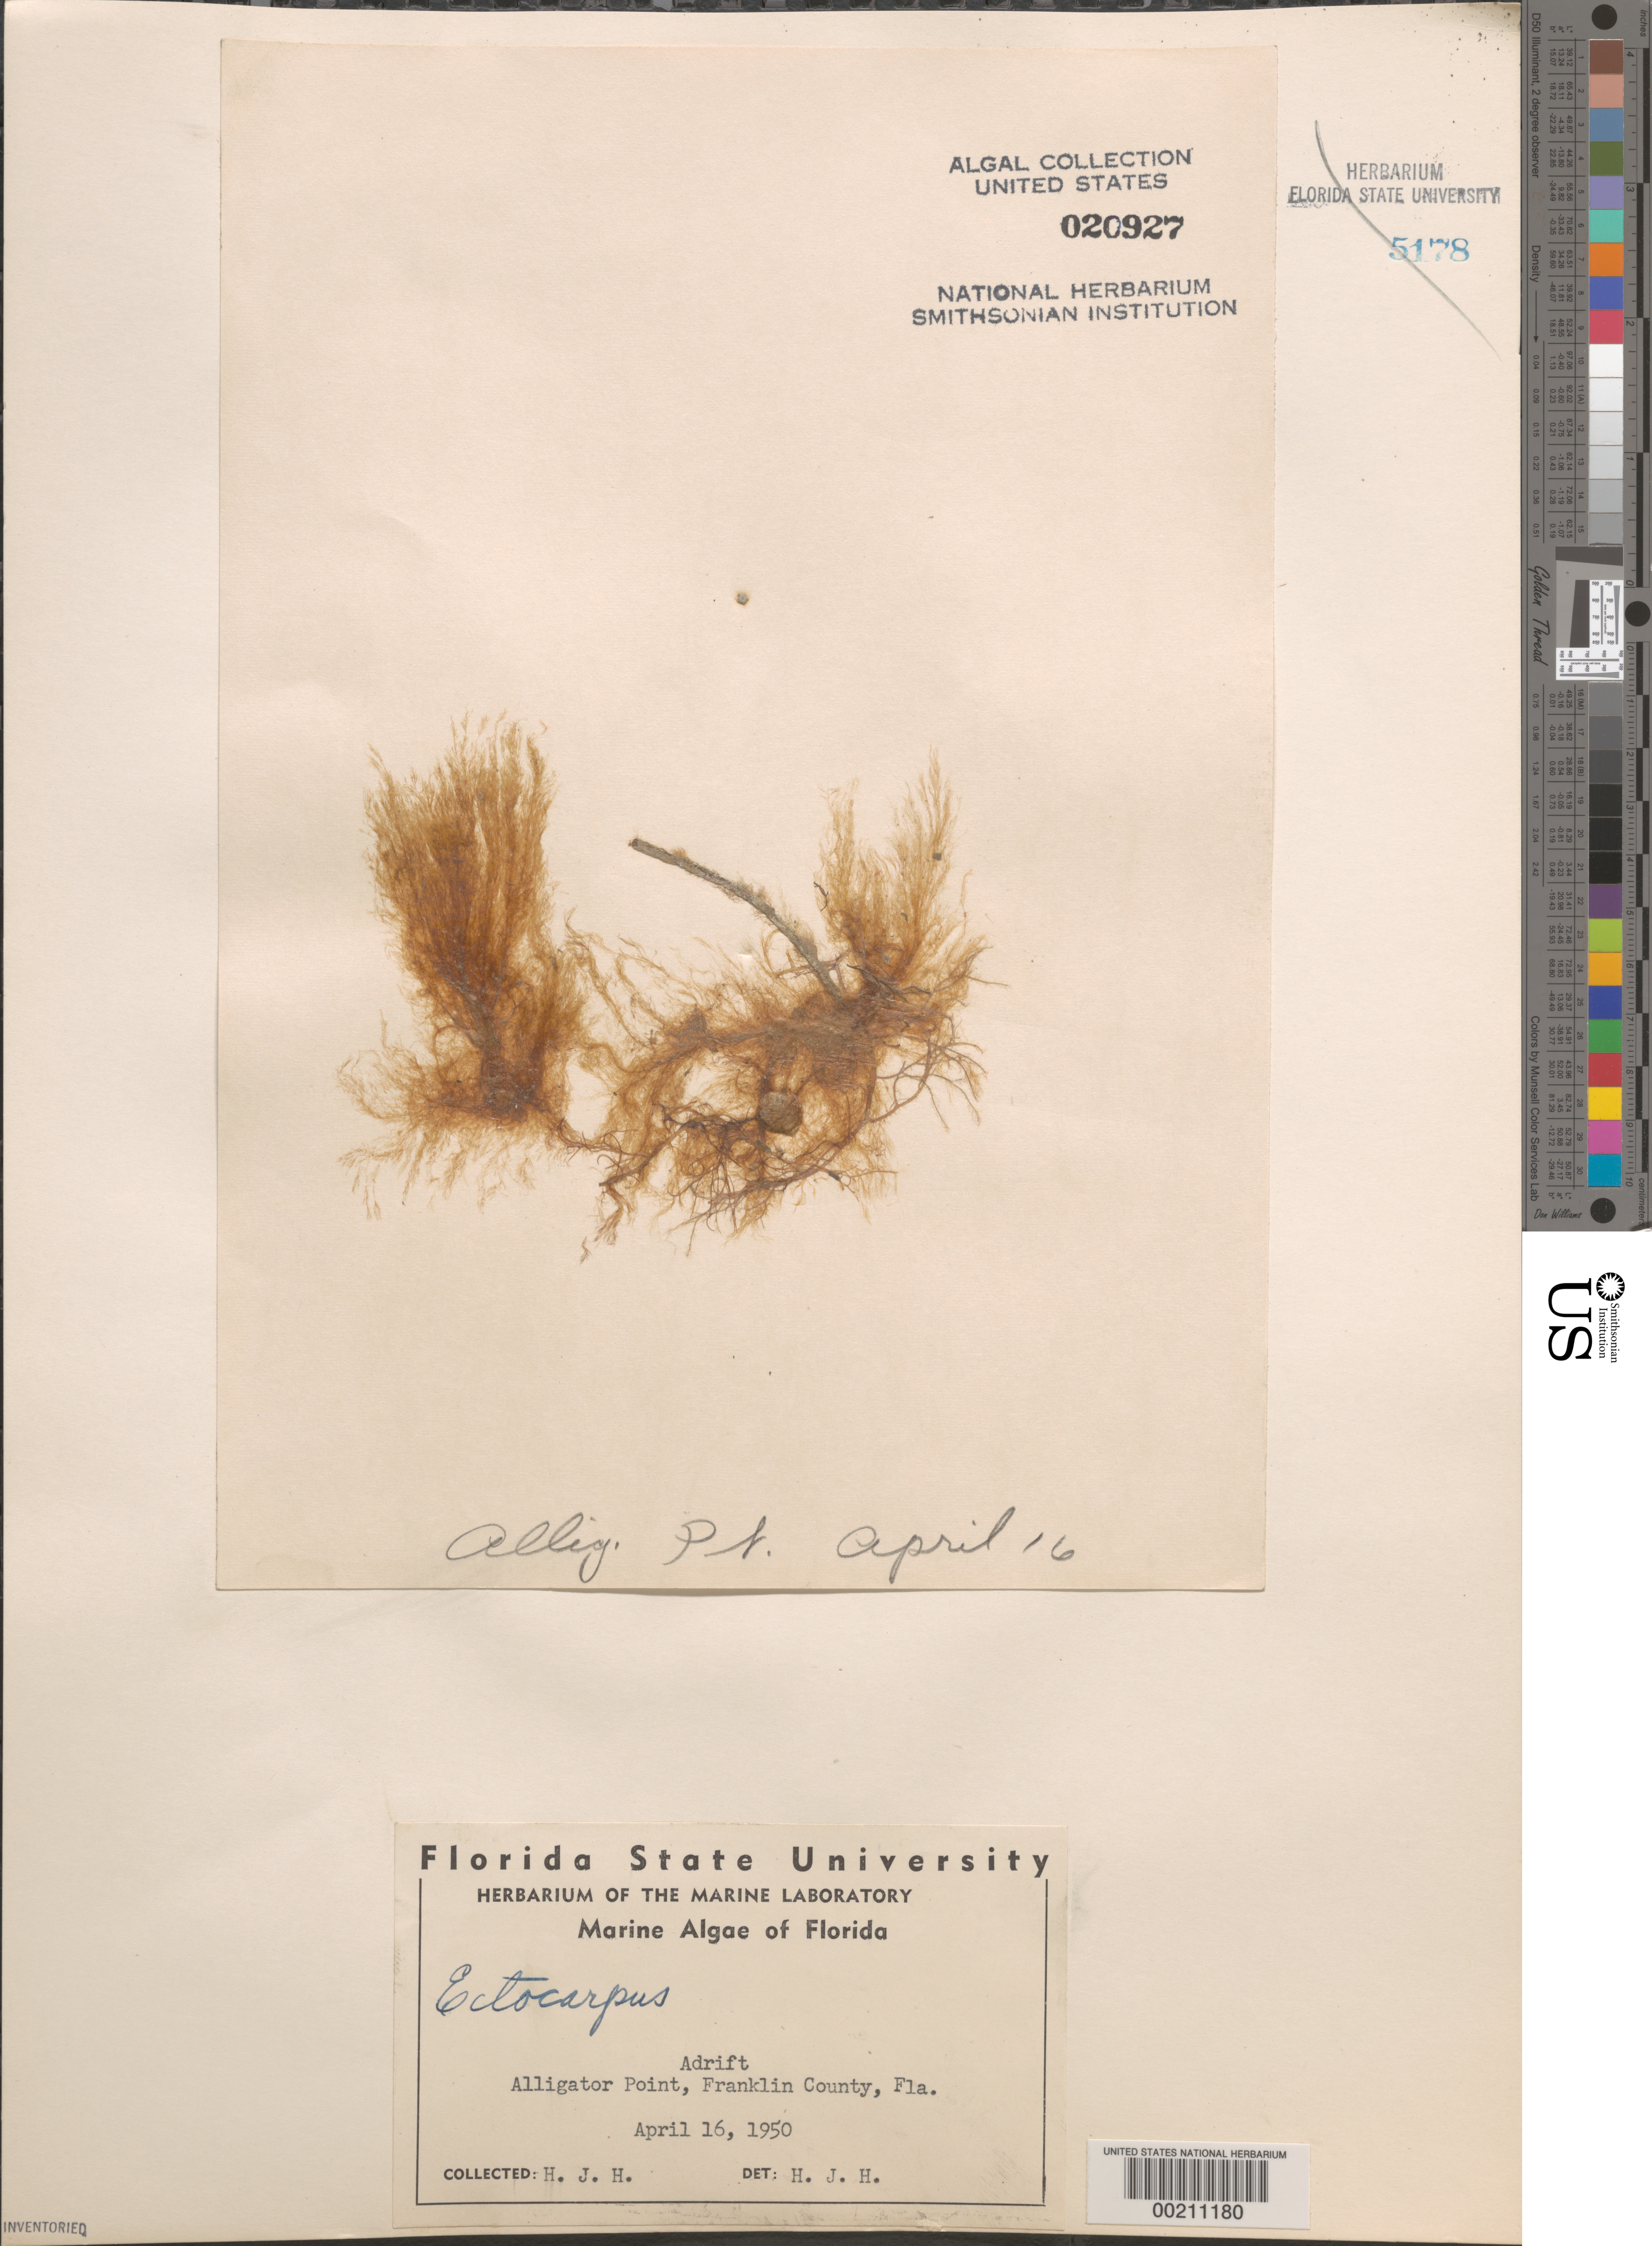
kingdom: Chromista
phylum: Ochrophyta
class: Phaeophyceae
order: Ectocarpales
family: Ectocarpaceae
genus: Ectocarpus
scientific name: Ectocarpus sp.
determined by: Humm, Harold J.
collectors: H. J. Humm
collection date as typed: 16 Apr 1950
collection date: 1950-04-16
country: United States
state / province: Florida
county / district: Franklin County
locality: Alligator Point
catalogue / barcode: US 20927